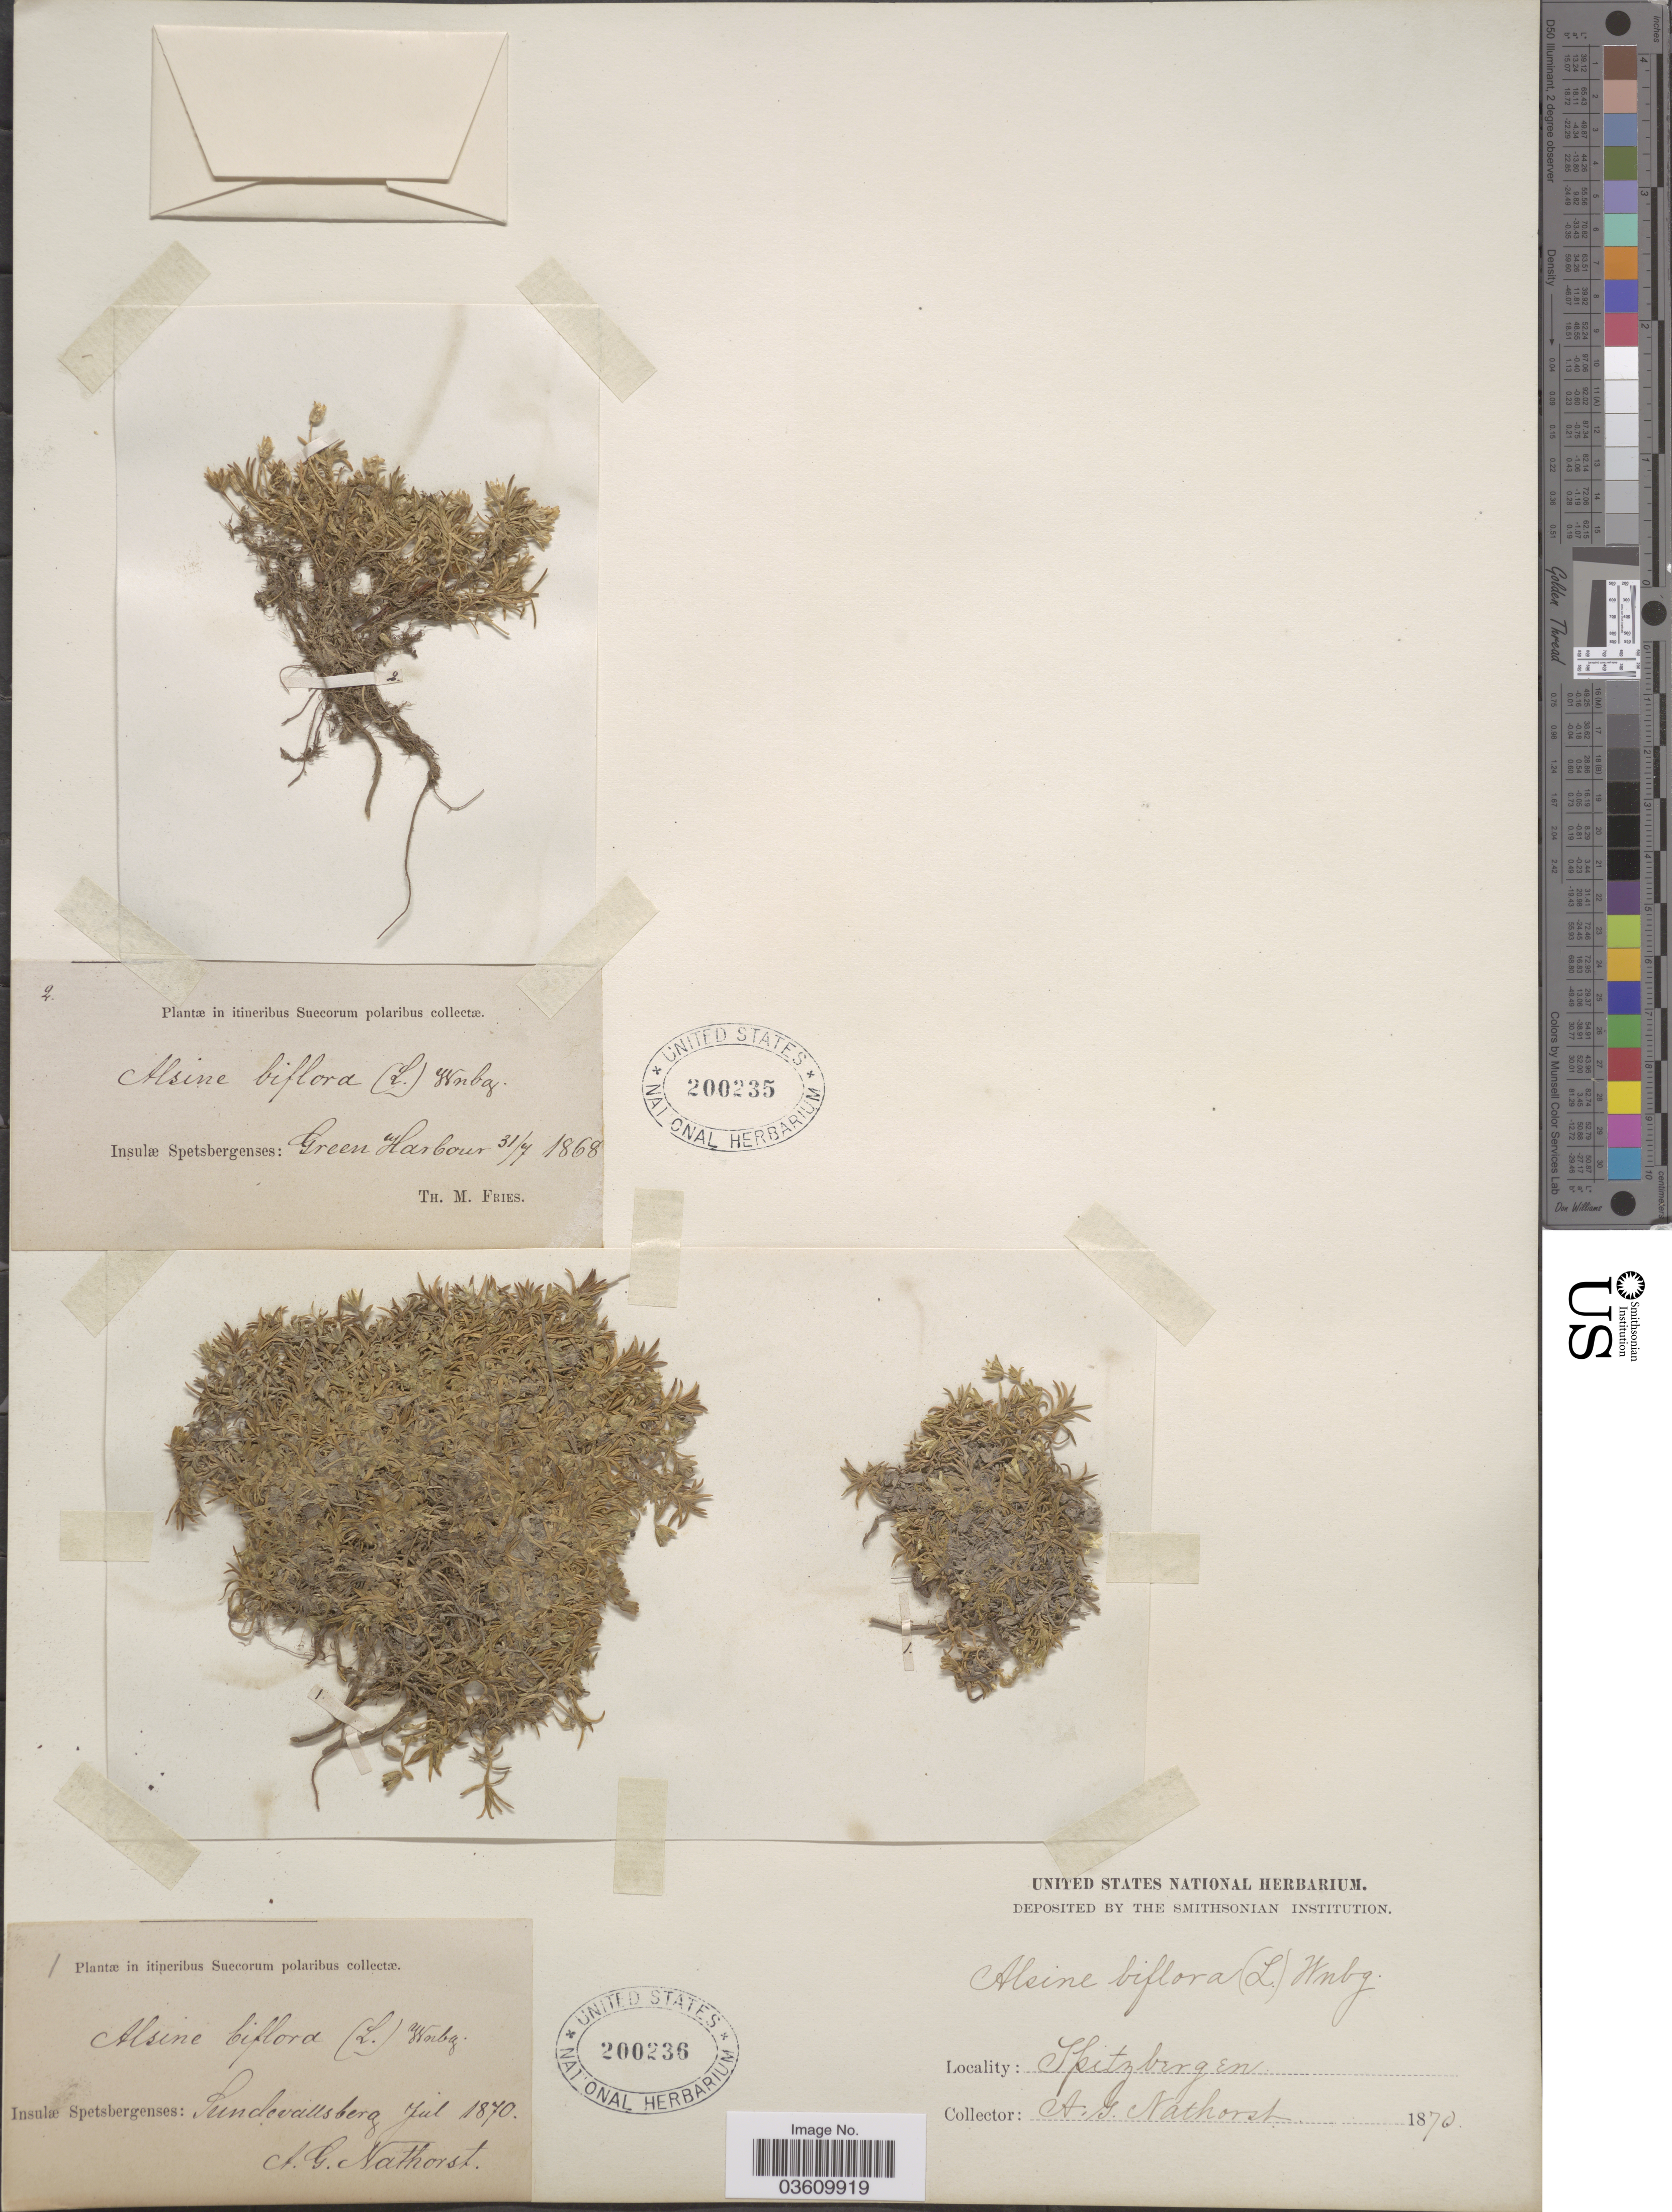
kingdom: Plantae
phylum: Tracheophyta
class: Magnoliopsida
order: Caryophyllales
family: Caryophyllaceae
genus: Cherleria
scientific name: Cherleria biflora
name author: (L.) A.J. Moore & Dillenb.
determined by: Strong, M. T., (US), Smithsonian Institution - National Museum of Natural History (UNITED STATES)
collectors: T. Fries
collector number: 4*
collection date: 1868-07-31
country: Norway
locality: Intineribus Suecorum polaribus. Insulæ Spetsbergenses: Green Harbour.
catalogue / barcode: US 200235